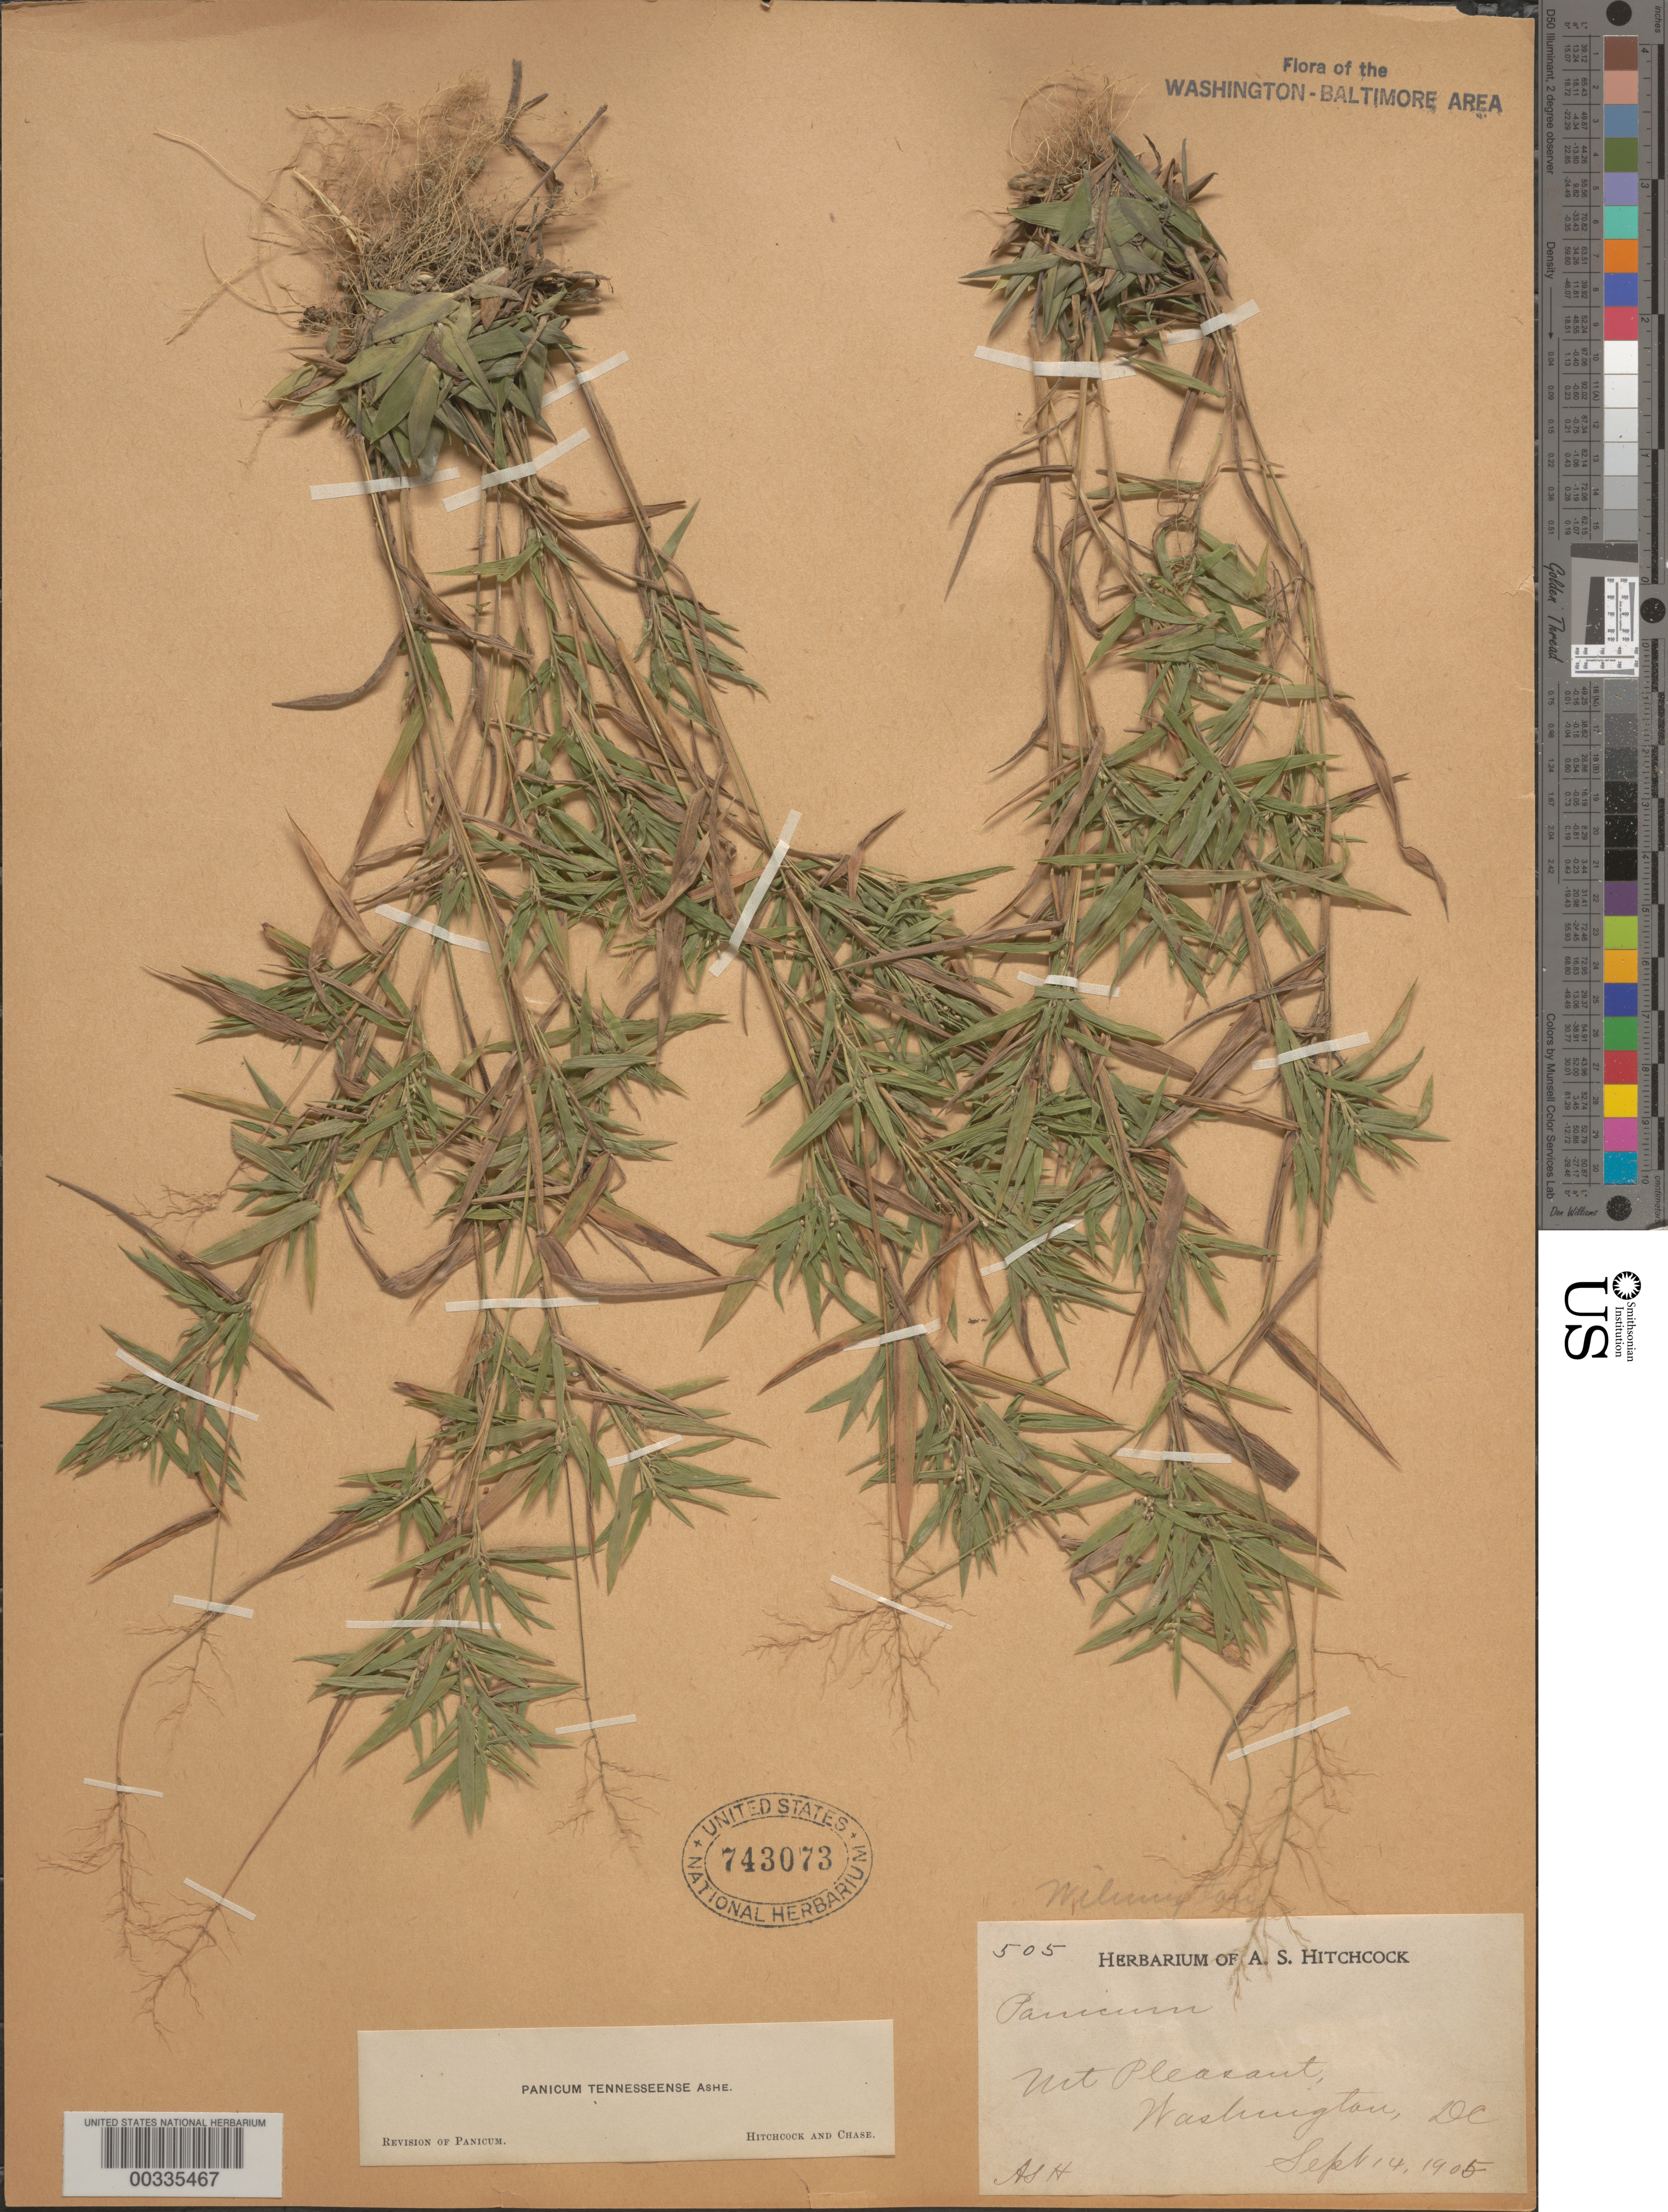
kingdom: Plantae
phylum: Tracheophyta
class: Liliopsida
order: Poales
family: Poaceae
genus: Dichanthelium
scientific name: Dichanthelium acuminatum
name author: (Sw.) Gould & C.A. Clark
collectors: A. S. Hitchcock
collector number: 505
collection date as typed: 14 Sep 1905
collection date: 1905-09-14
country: United States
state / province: District of Columbia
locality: Mount Pleasant Rock Creek Park and Vicinity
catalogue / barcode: US 743073